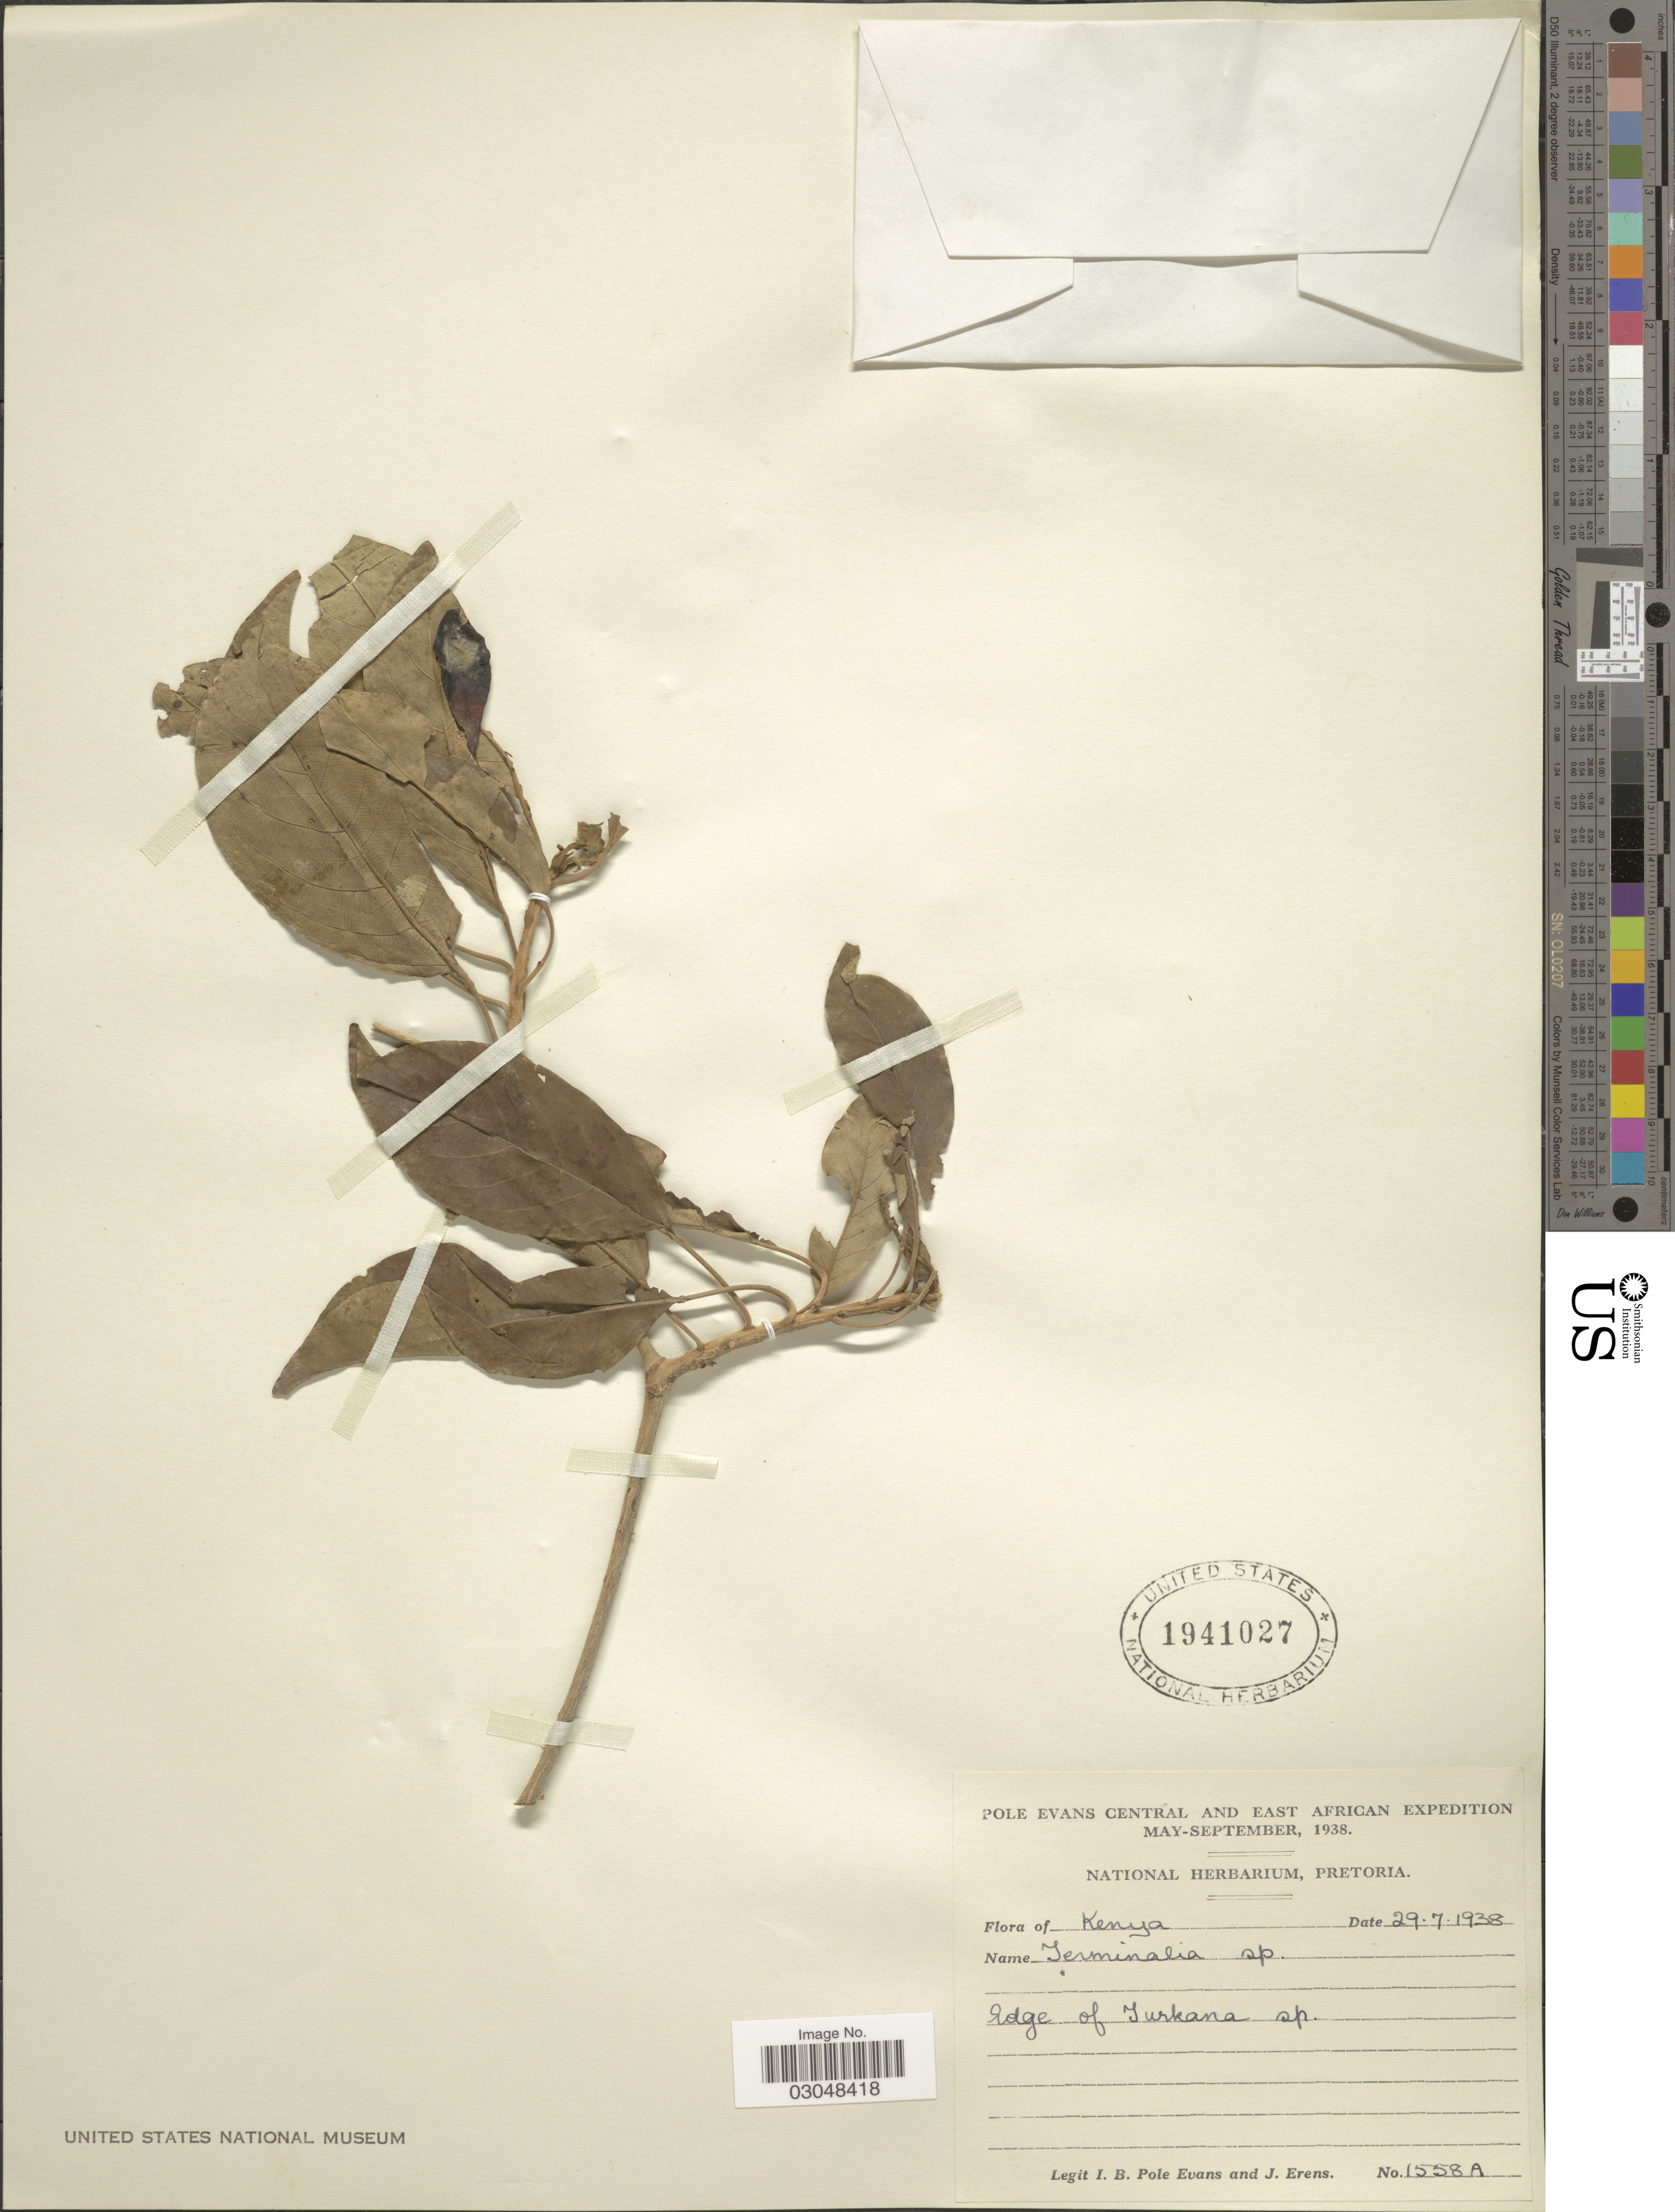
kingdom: Plantae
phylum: Tracheophyta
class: Magnoliopsida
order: Myrtales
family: Combretaceae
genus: Terminalia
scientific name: Terminalia sp.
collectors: I. B. Pole-Evans & J. Erens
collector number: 1558A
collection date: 1938-07-29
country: Kenya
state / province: Turkana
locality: Edge of Turkana sp.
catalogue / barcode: US 1941027